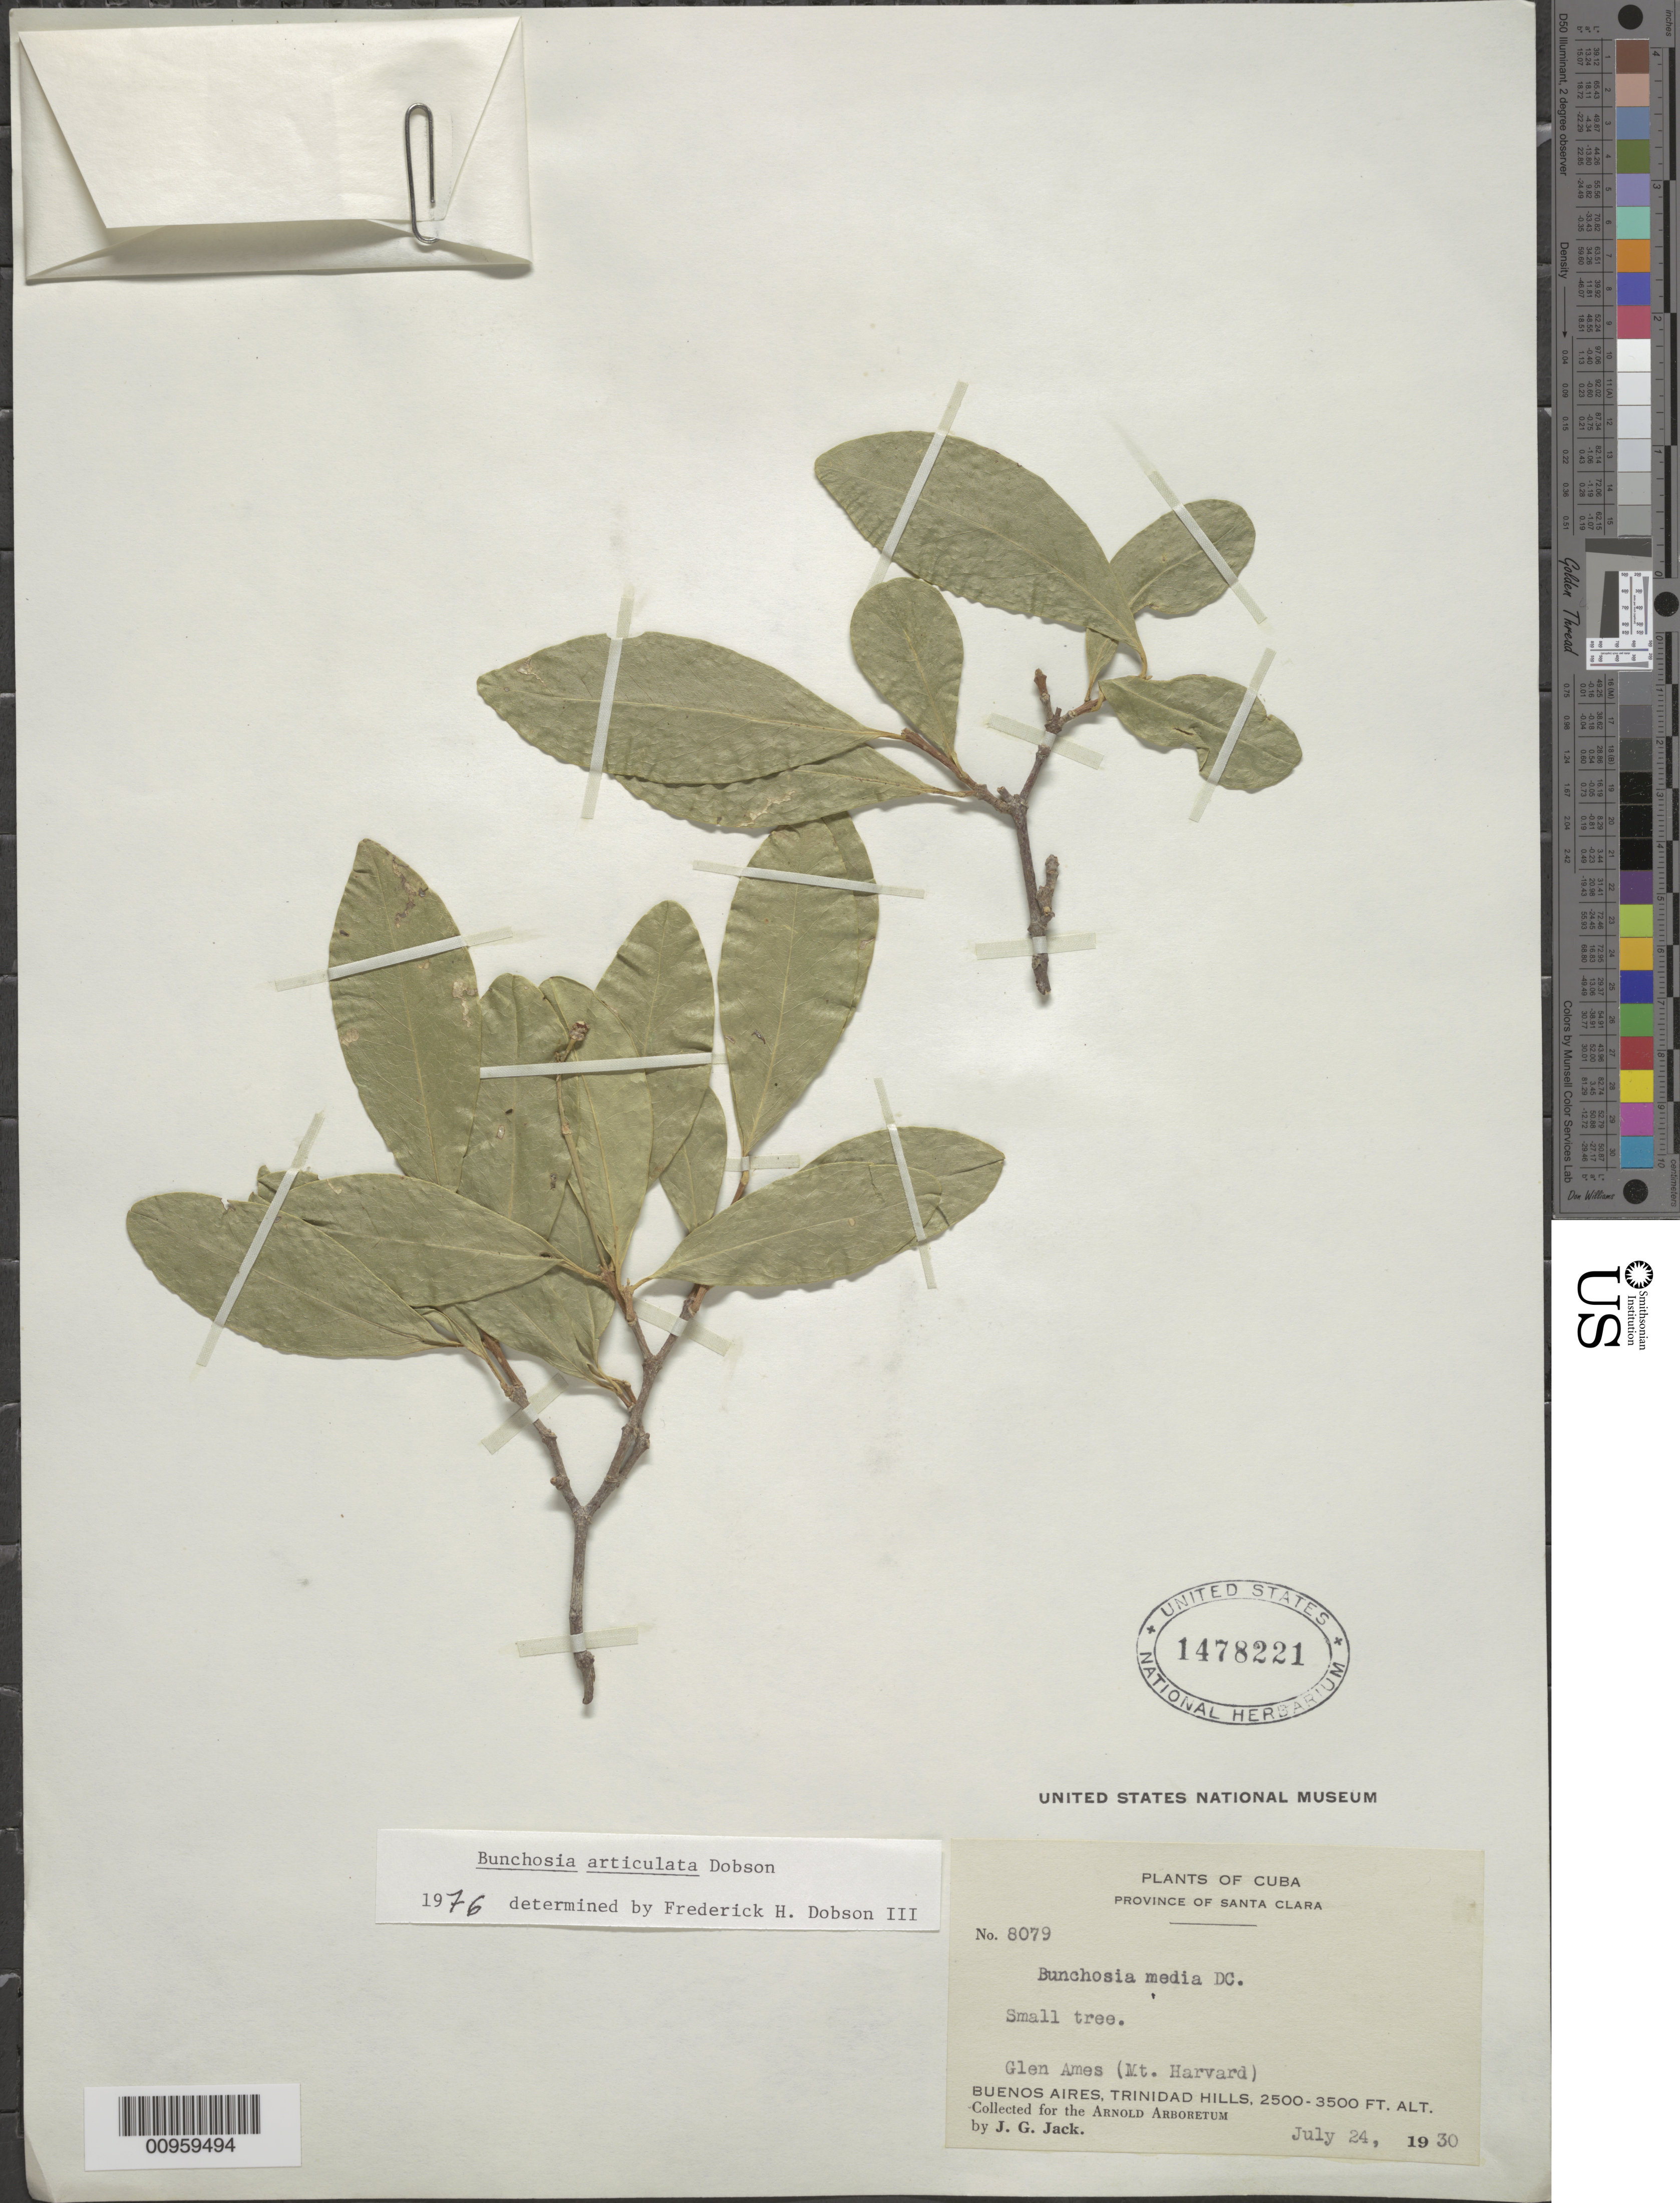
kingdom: Plantae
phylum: Tracheophyta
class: Magnoliopsida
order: Malpighiales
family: Malpighiaceae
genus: Bunchosia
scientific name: Bunchosia articulata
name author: Dobson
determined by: Dobson, F. H., III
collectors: J. G. Jack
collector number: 8079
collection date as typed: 24 Jul 1930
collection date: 1930-07-24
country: Cuba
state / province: Las Villas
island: Cuba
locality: Buenos Aires, Trinidad Hills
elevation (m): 762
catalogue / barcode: US 1478221